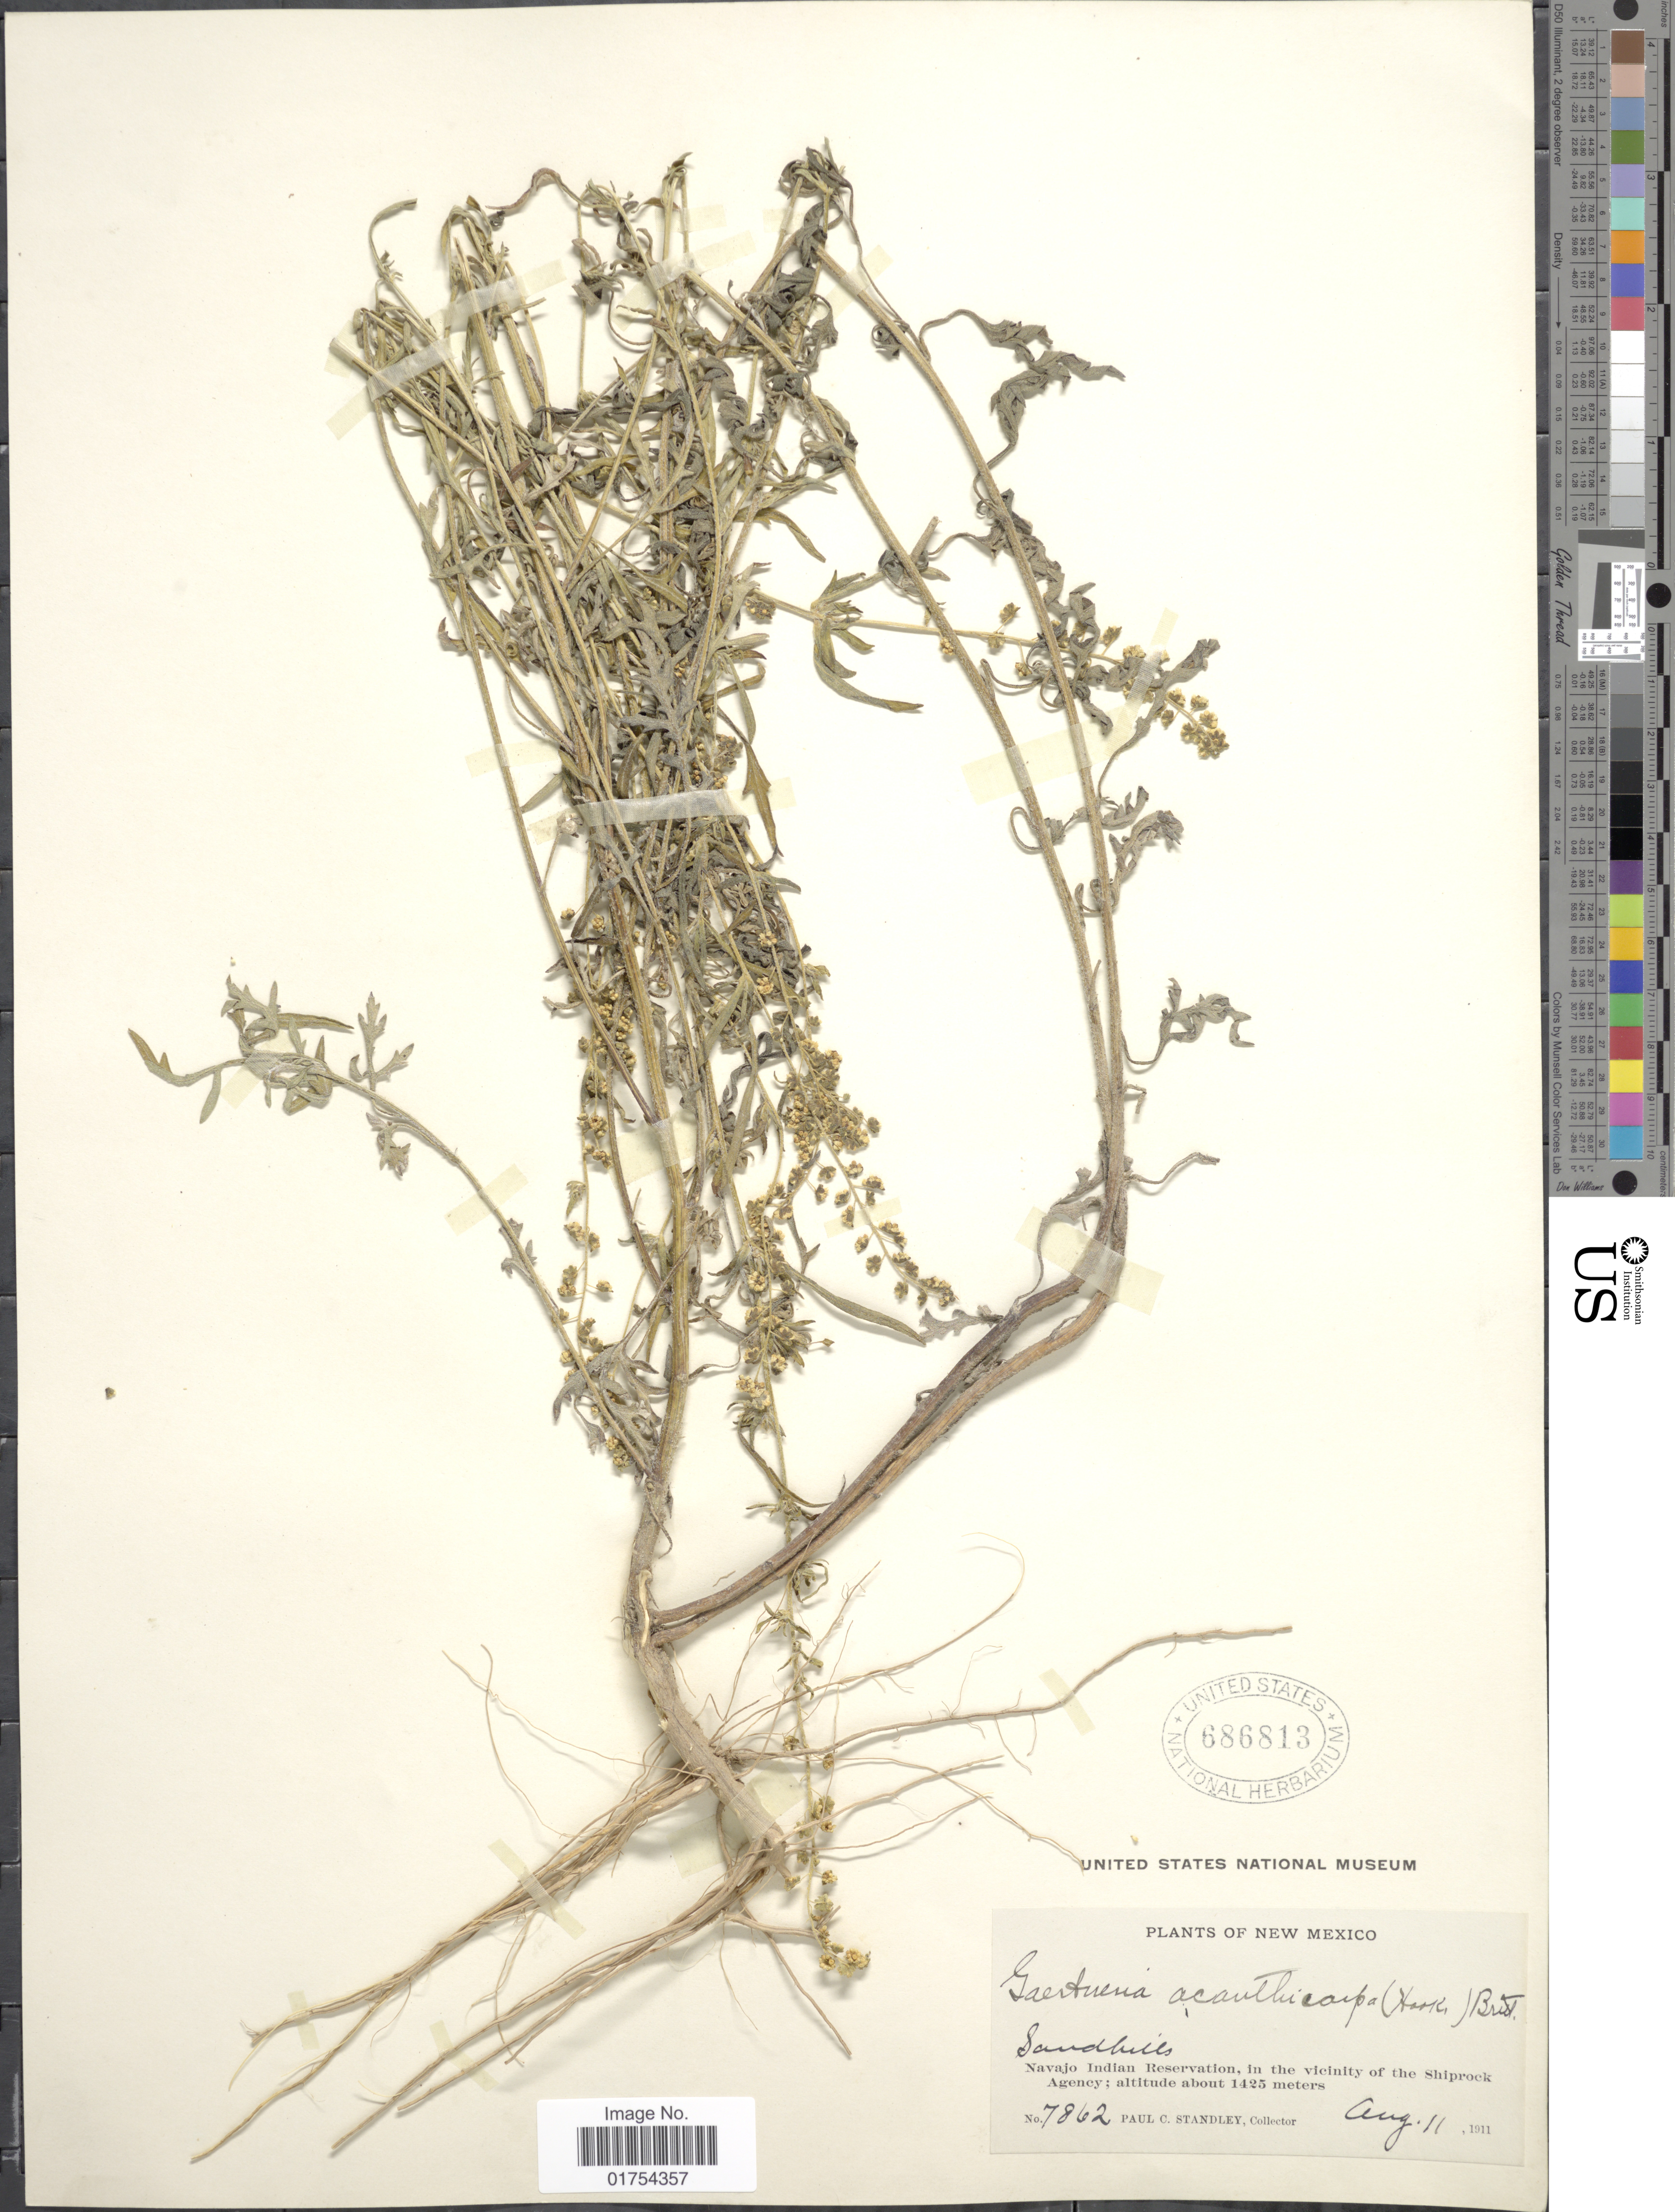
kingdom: Plantae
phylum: Tracheophyta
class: Magnoliopsida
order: Asterales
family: Asteraceae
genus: Franseria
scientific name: Franseria acanthicarpa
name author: Coville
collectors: P. C. Standley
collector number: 7862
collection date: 1911-08-11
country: United States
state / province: New Mexico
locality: Navajo Indian Reservation, in the vicinity of the Shiprock Agency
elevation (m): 1425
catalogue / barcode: US 686813